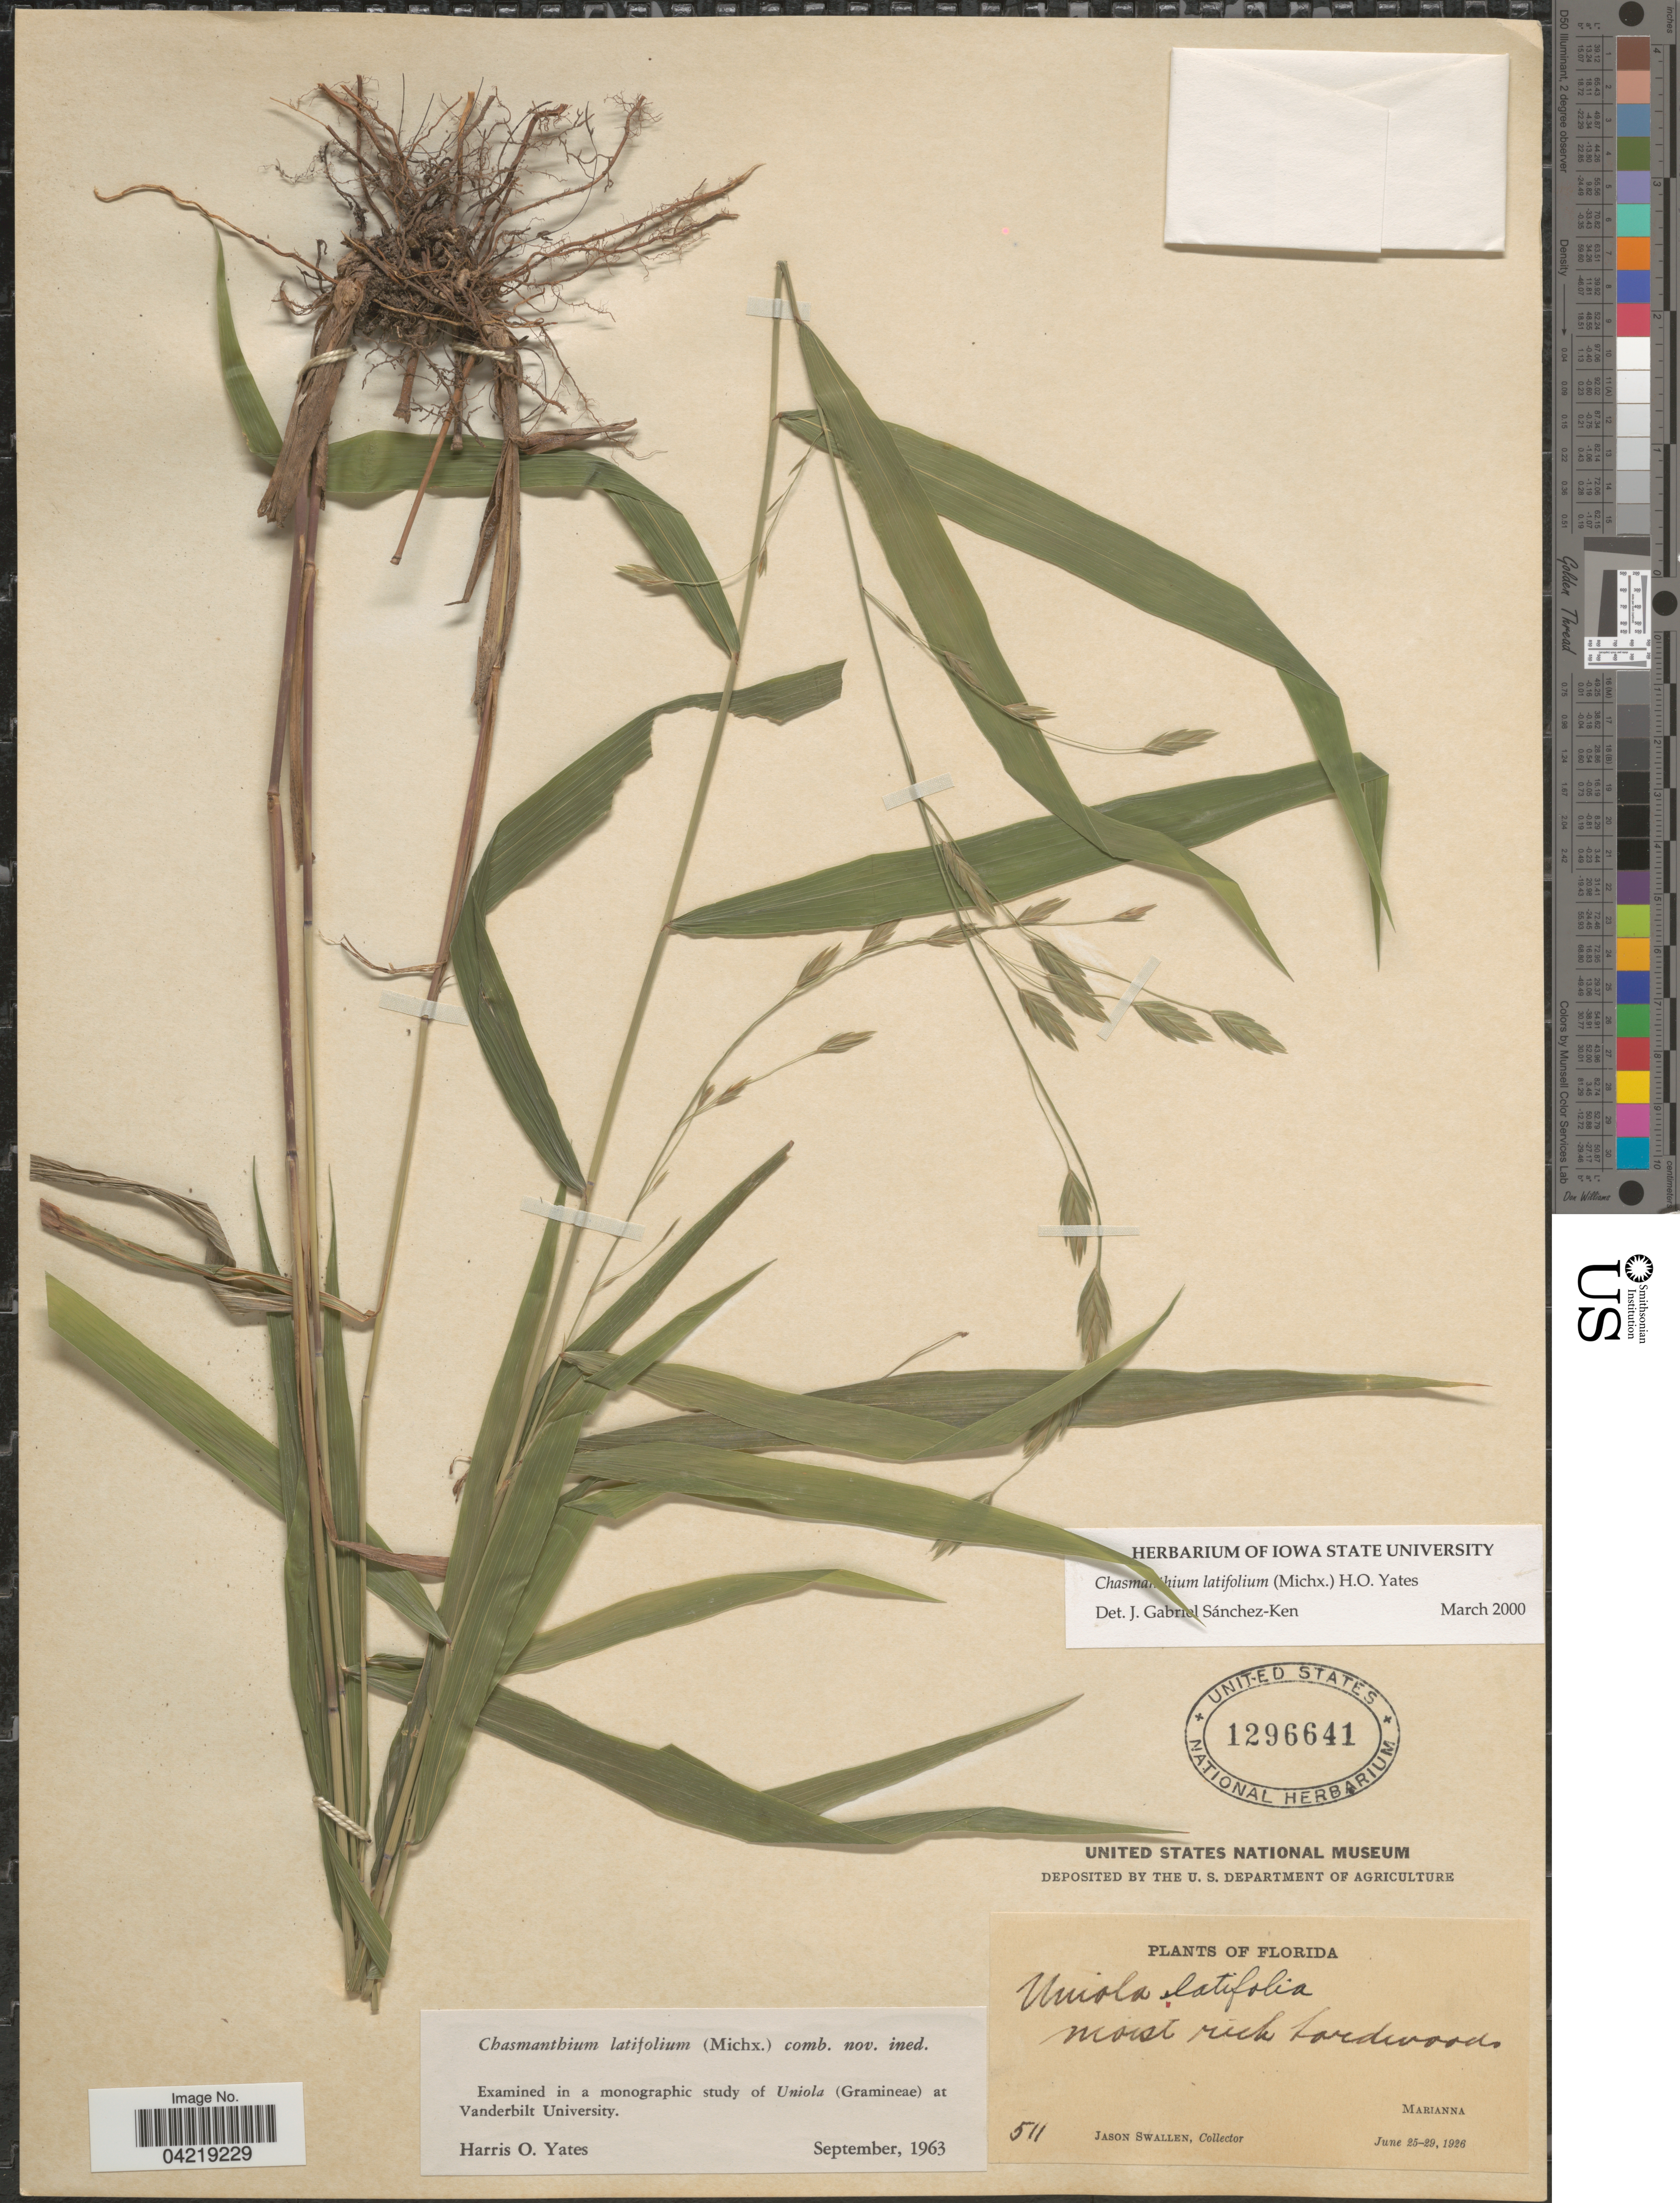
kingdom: Plantae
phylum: Tracheophyta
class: Liliopsida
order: Poales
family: Poaceae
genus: Chasmanthium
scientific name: Chasmanthium latifolium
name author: (Michx.) H.O. Yates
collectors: J. R. Swallen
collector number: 511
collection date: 1926-06-25/1926-06-29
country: United States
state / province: Florida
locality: Marianna.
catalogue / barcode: US 1296641